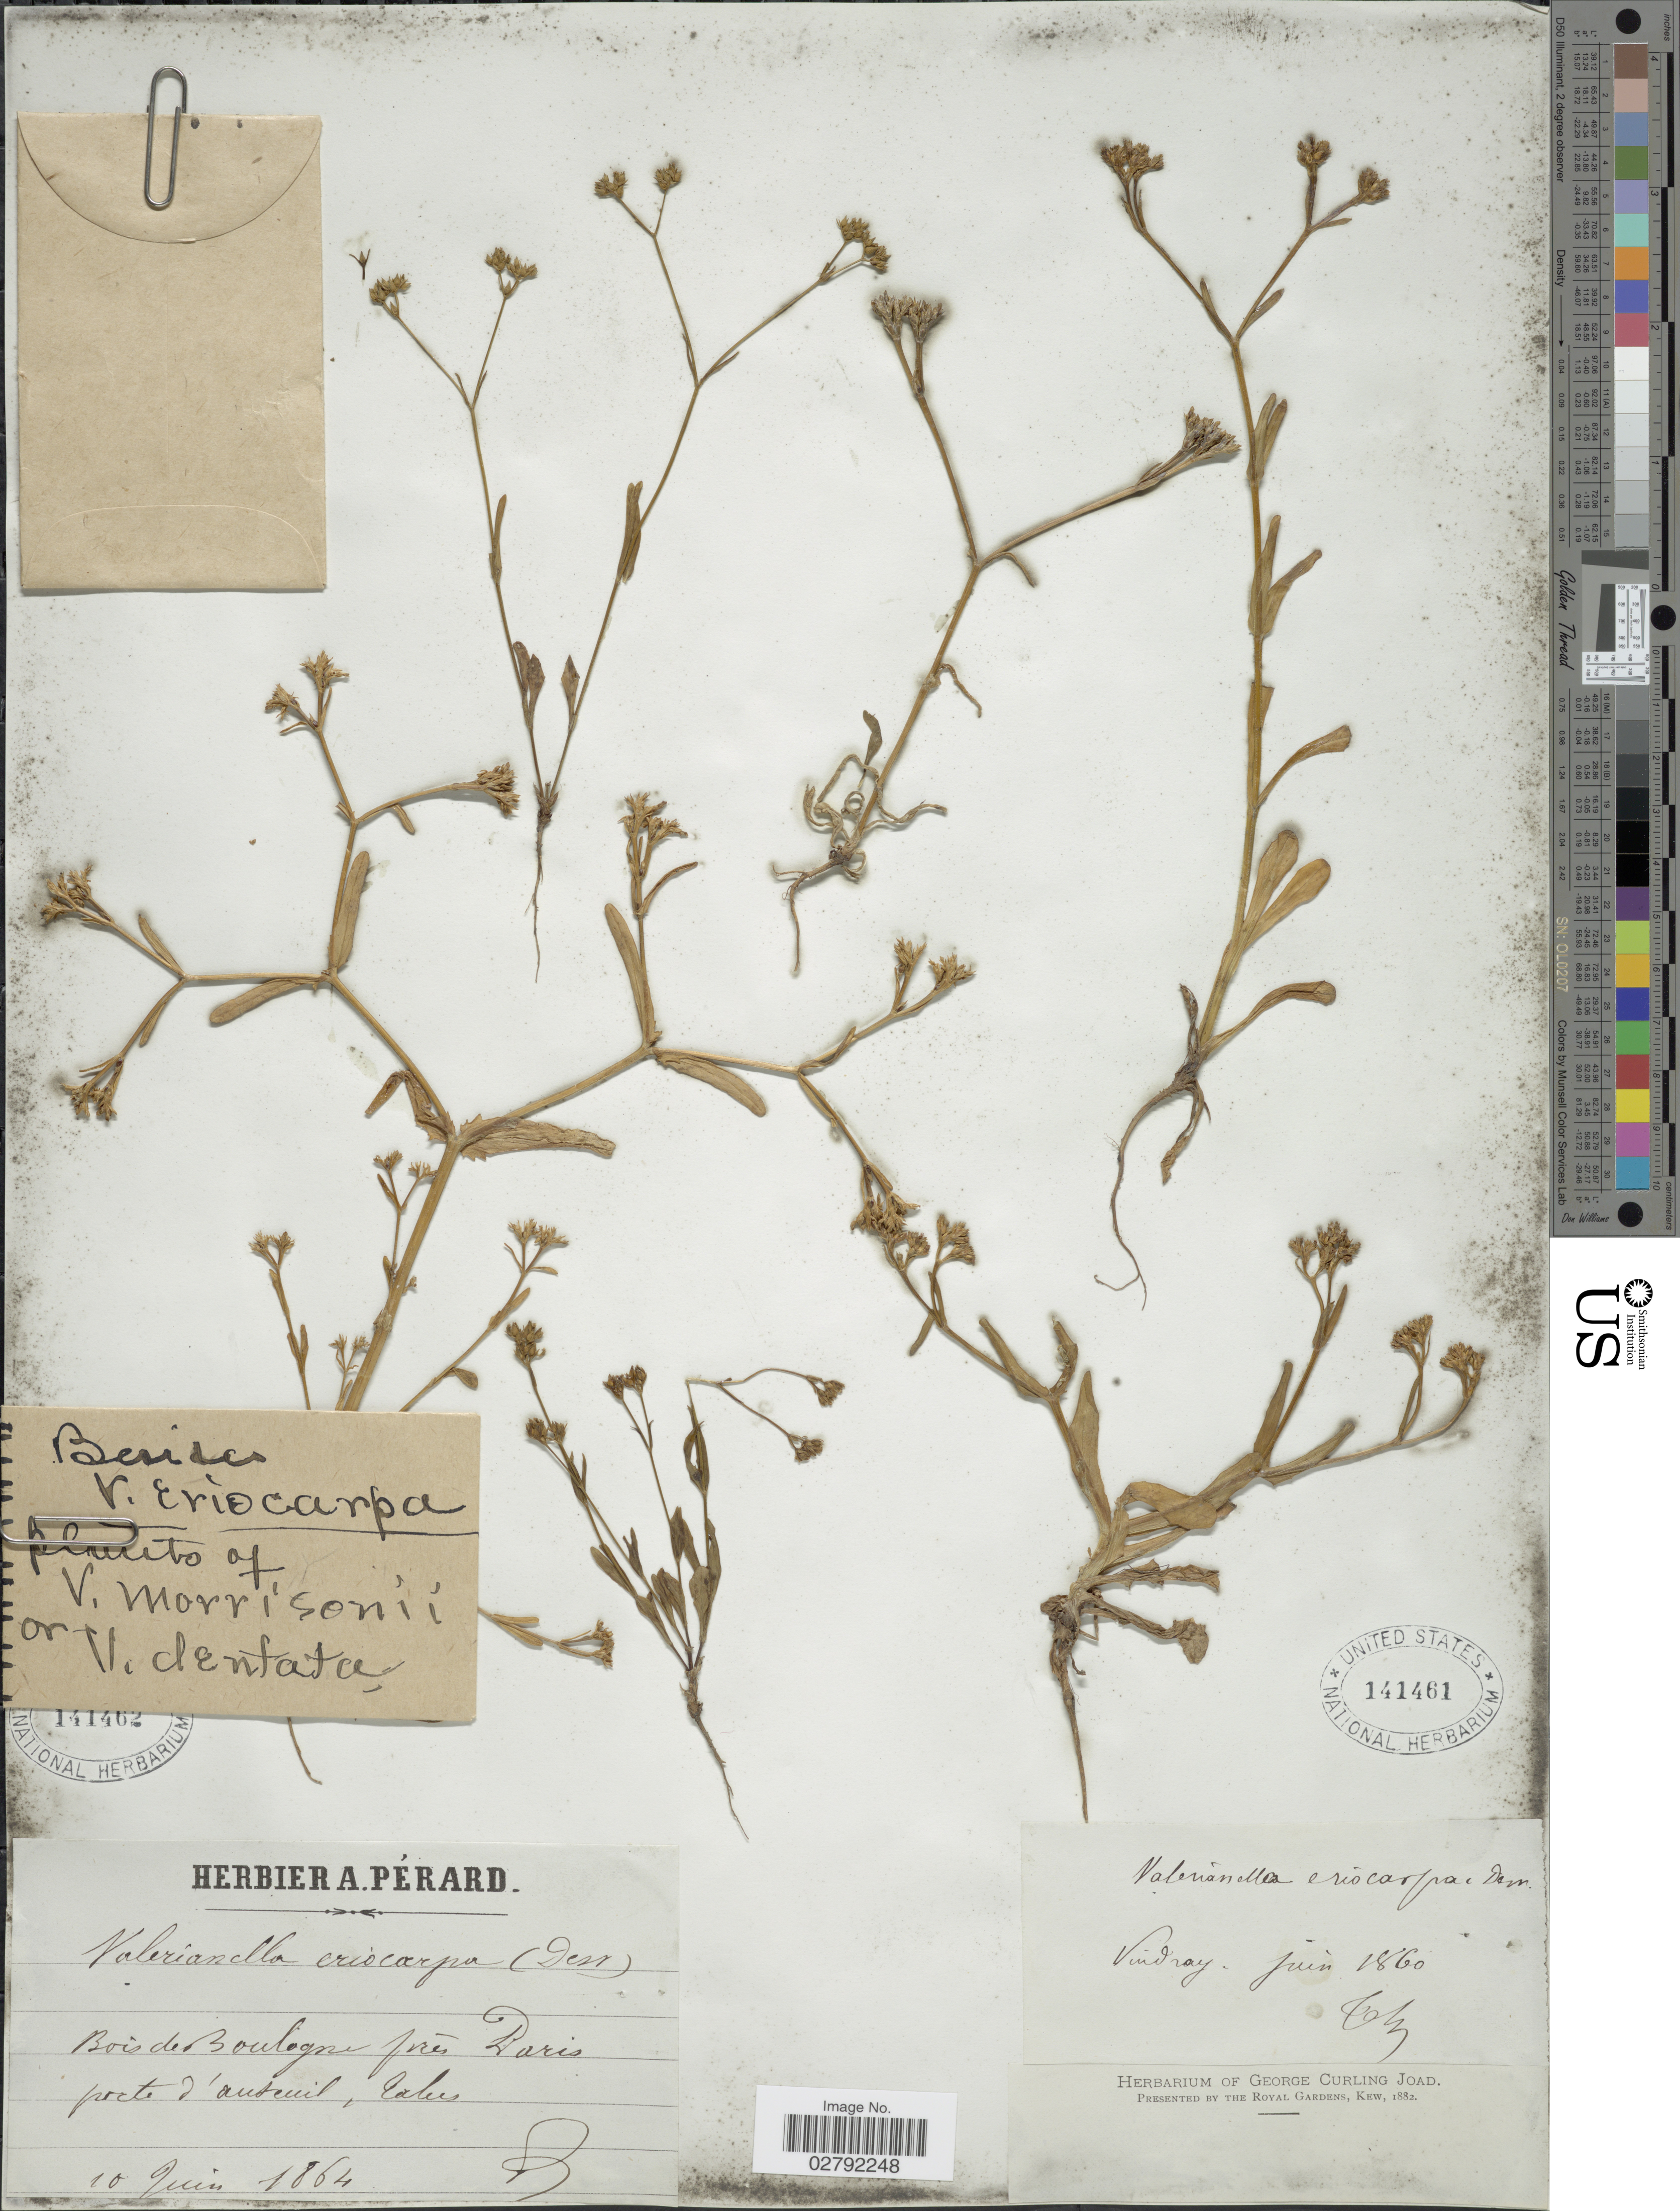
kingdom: Plantae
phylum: Tracheophyta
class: Magnoliopsida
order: Dipsacales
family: Caprifoliaceae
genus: Valerianella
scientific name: Valerianella eriocarpa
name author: Desv.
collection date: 1860-06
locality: Vindray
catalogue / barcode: US 141461-2